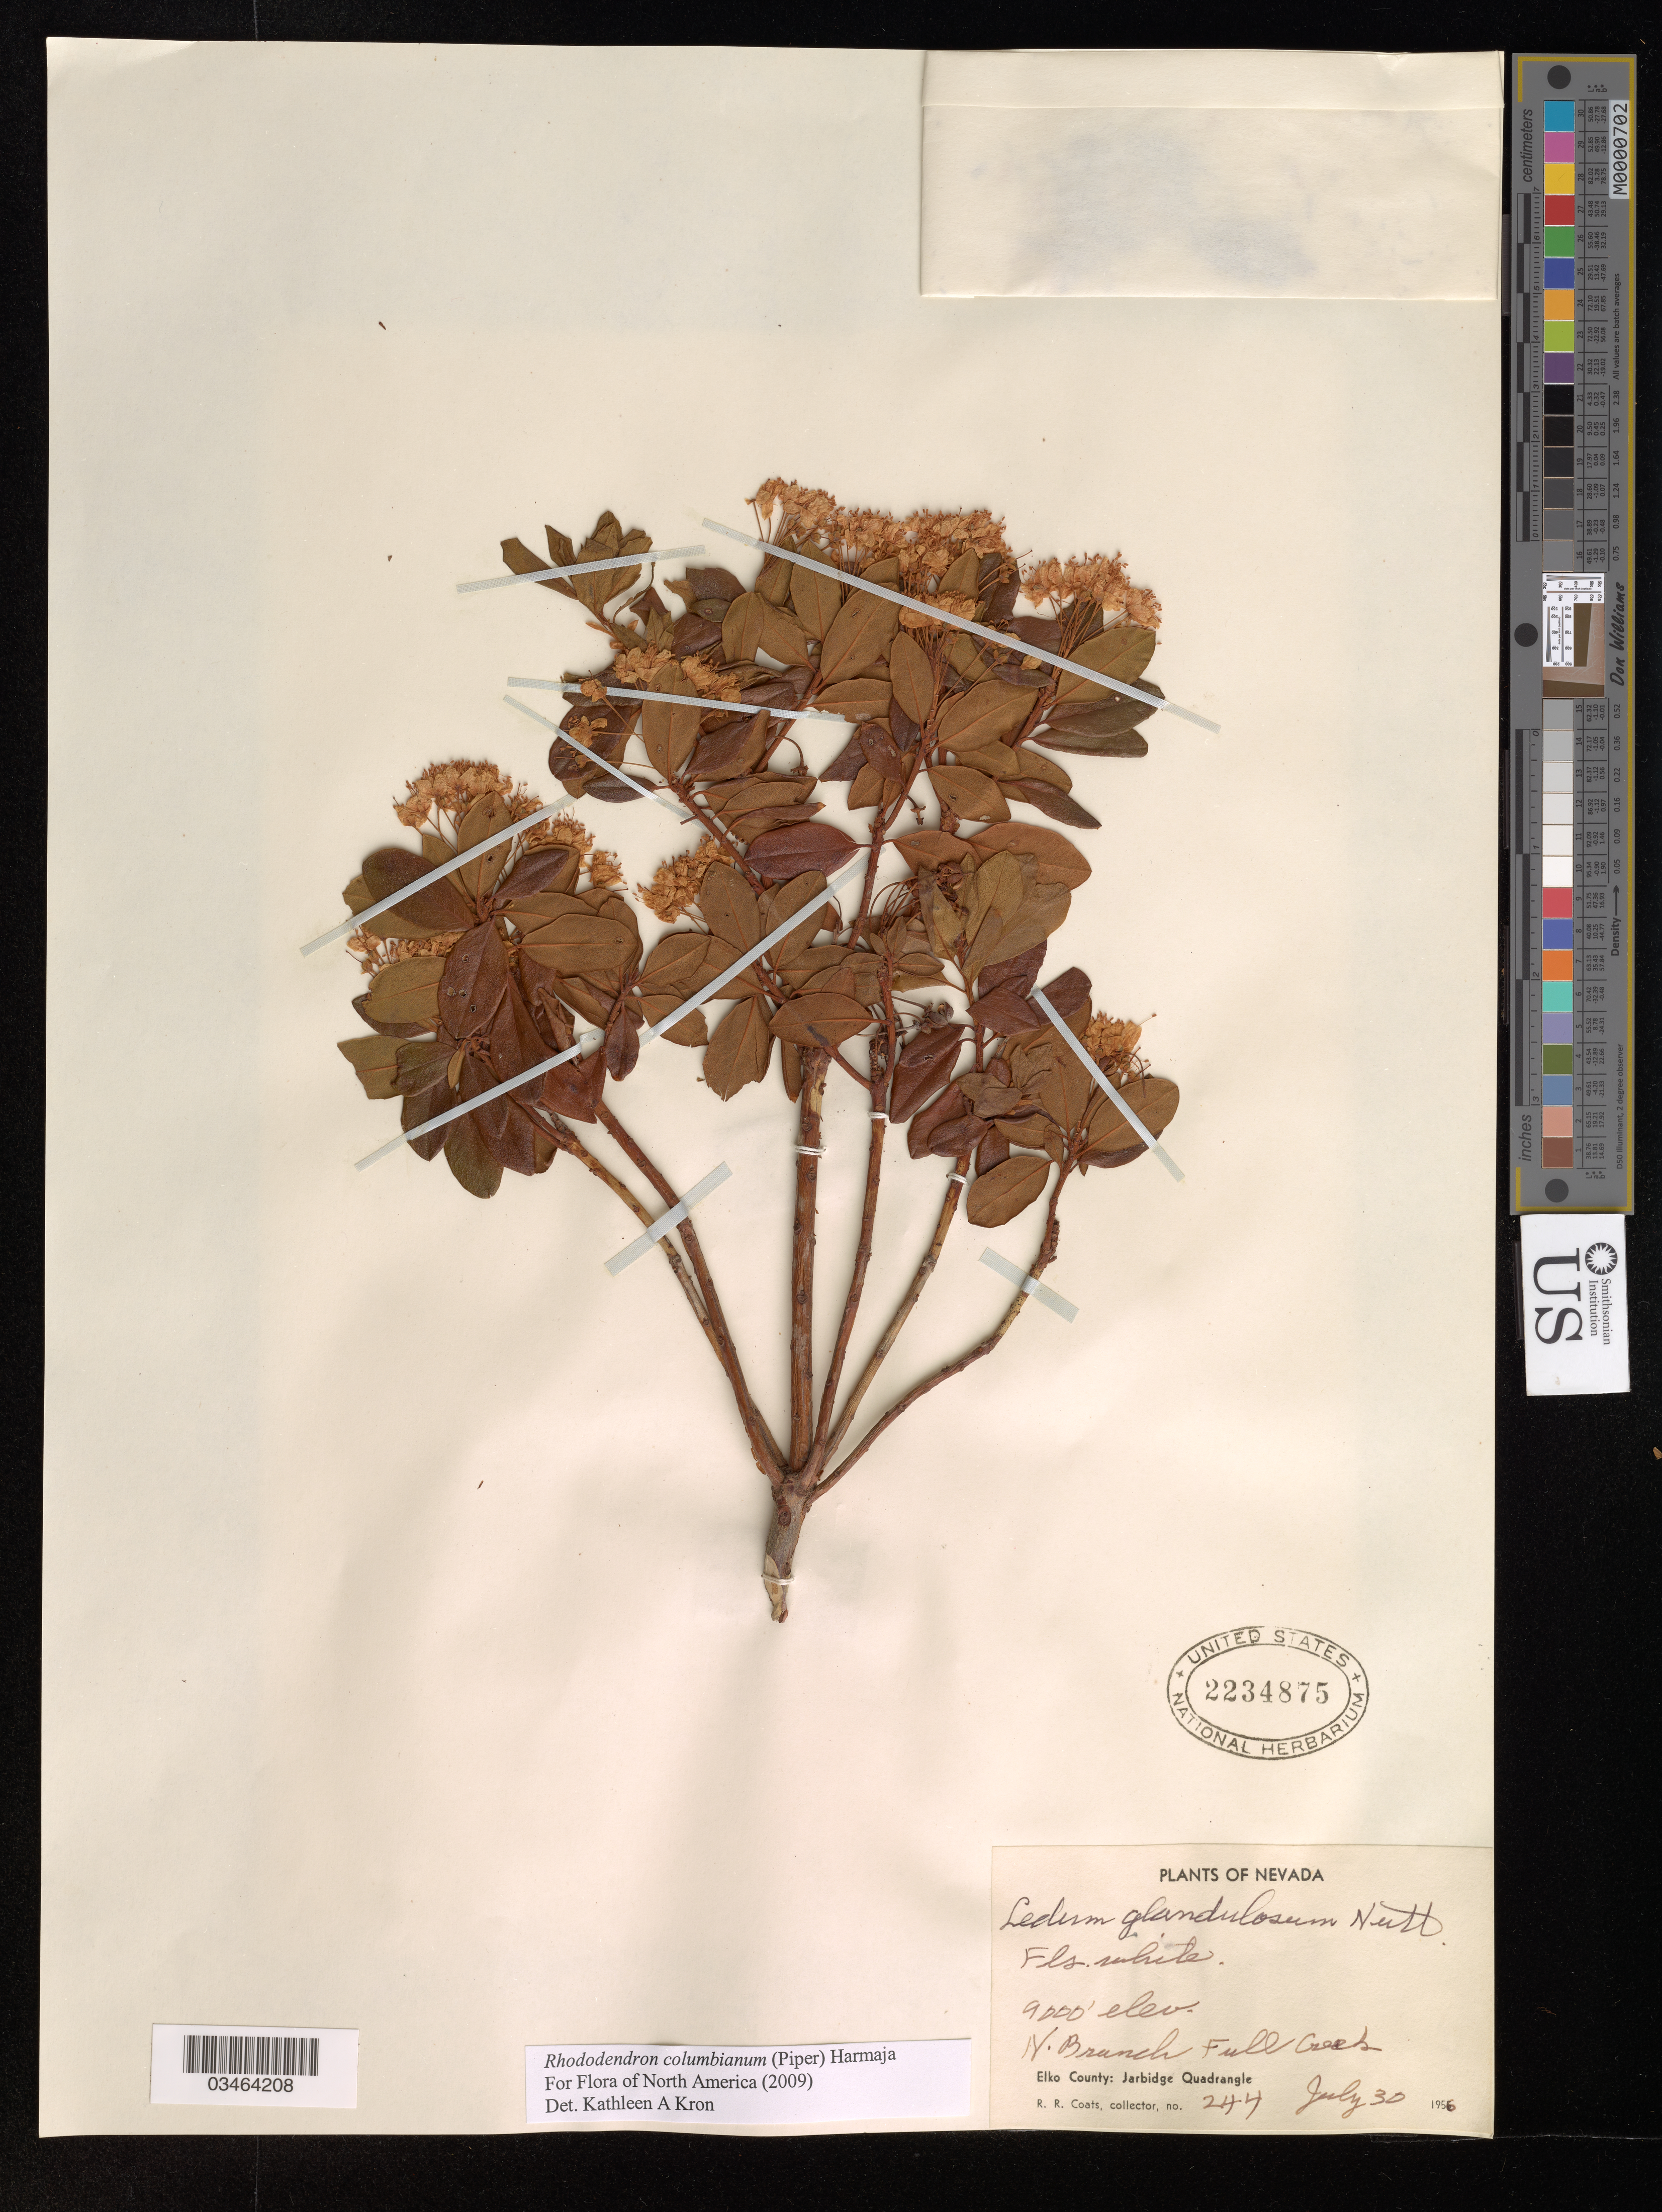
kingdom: Plantae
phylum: Tracheophyta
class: Magnoliopsida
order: Ericales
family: Ericaceae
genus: Rhododendron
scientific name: Rhododendron columbianum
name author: (Piper) Harmaja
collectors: R. Coats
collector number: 244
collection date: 1956-07-30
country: United States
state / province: Nevada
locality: N. Branch Full Creek*.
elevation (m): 2743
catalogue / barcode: US 2234875